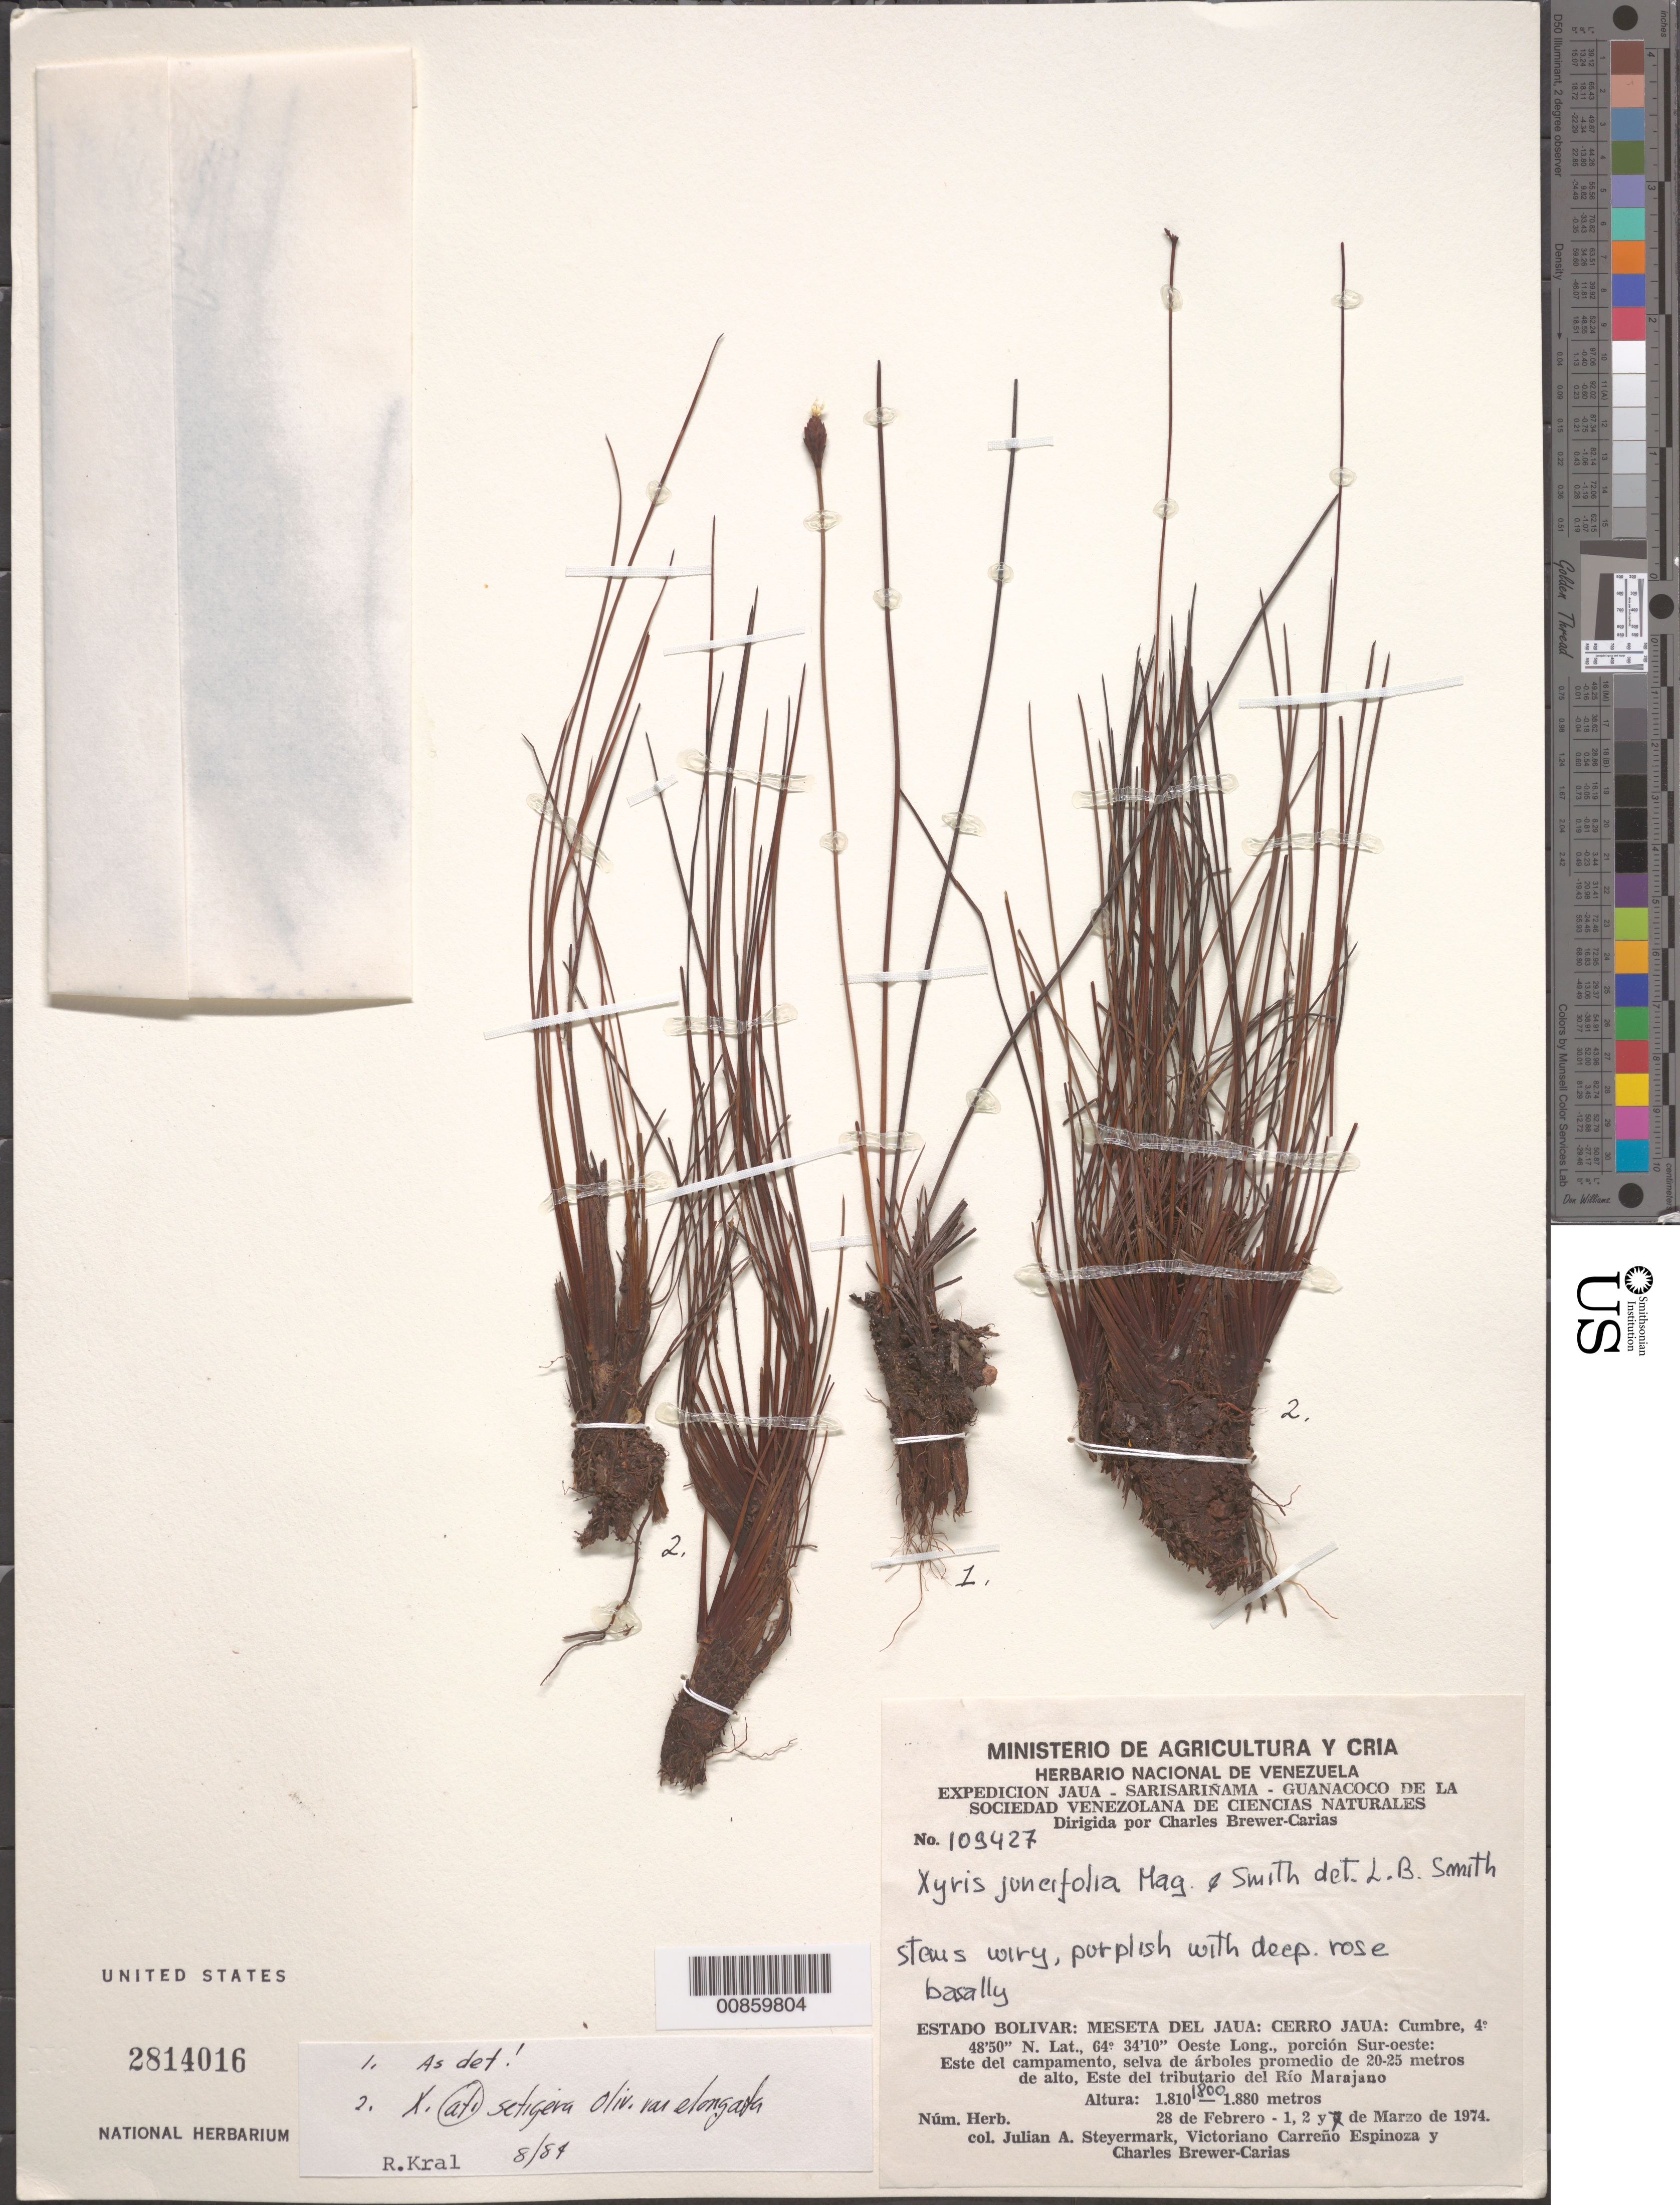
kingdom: Plantae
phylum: Tracheophyta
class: Liliopsida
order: Poales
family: Xyridaceae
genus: Xyris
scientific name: Xyris juncifolia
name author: Maguire & L.B. Sm.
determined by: Kral, Robert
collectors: J. Steyermark, V. Carreño E. & C. Brewer-Carias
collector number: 109427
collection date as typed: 24-Feb-74 to 7-Mar-74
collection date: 1974-02-24/1974-03-07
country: Venezuela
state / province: Bolívar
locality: Meseta del Jaua: Cerro Jaua, cumbre, porción SO; este del campamento; este del tributario del Río Marajano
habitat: Selva de árboles promedio de 20-25 netris de alto.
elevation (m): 1800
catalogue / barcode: US 2814016